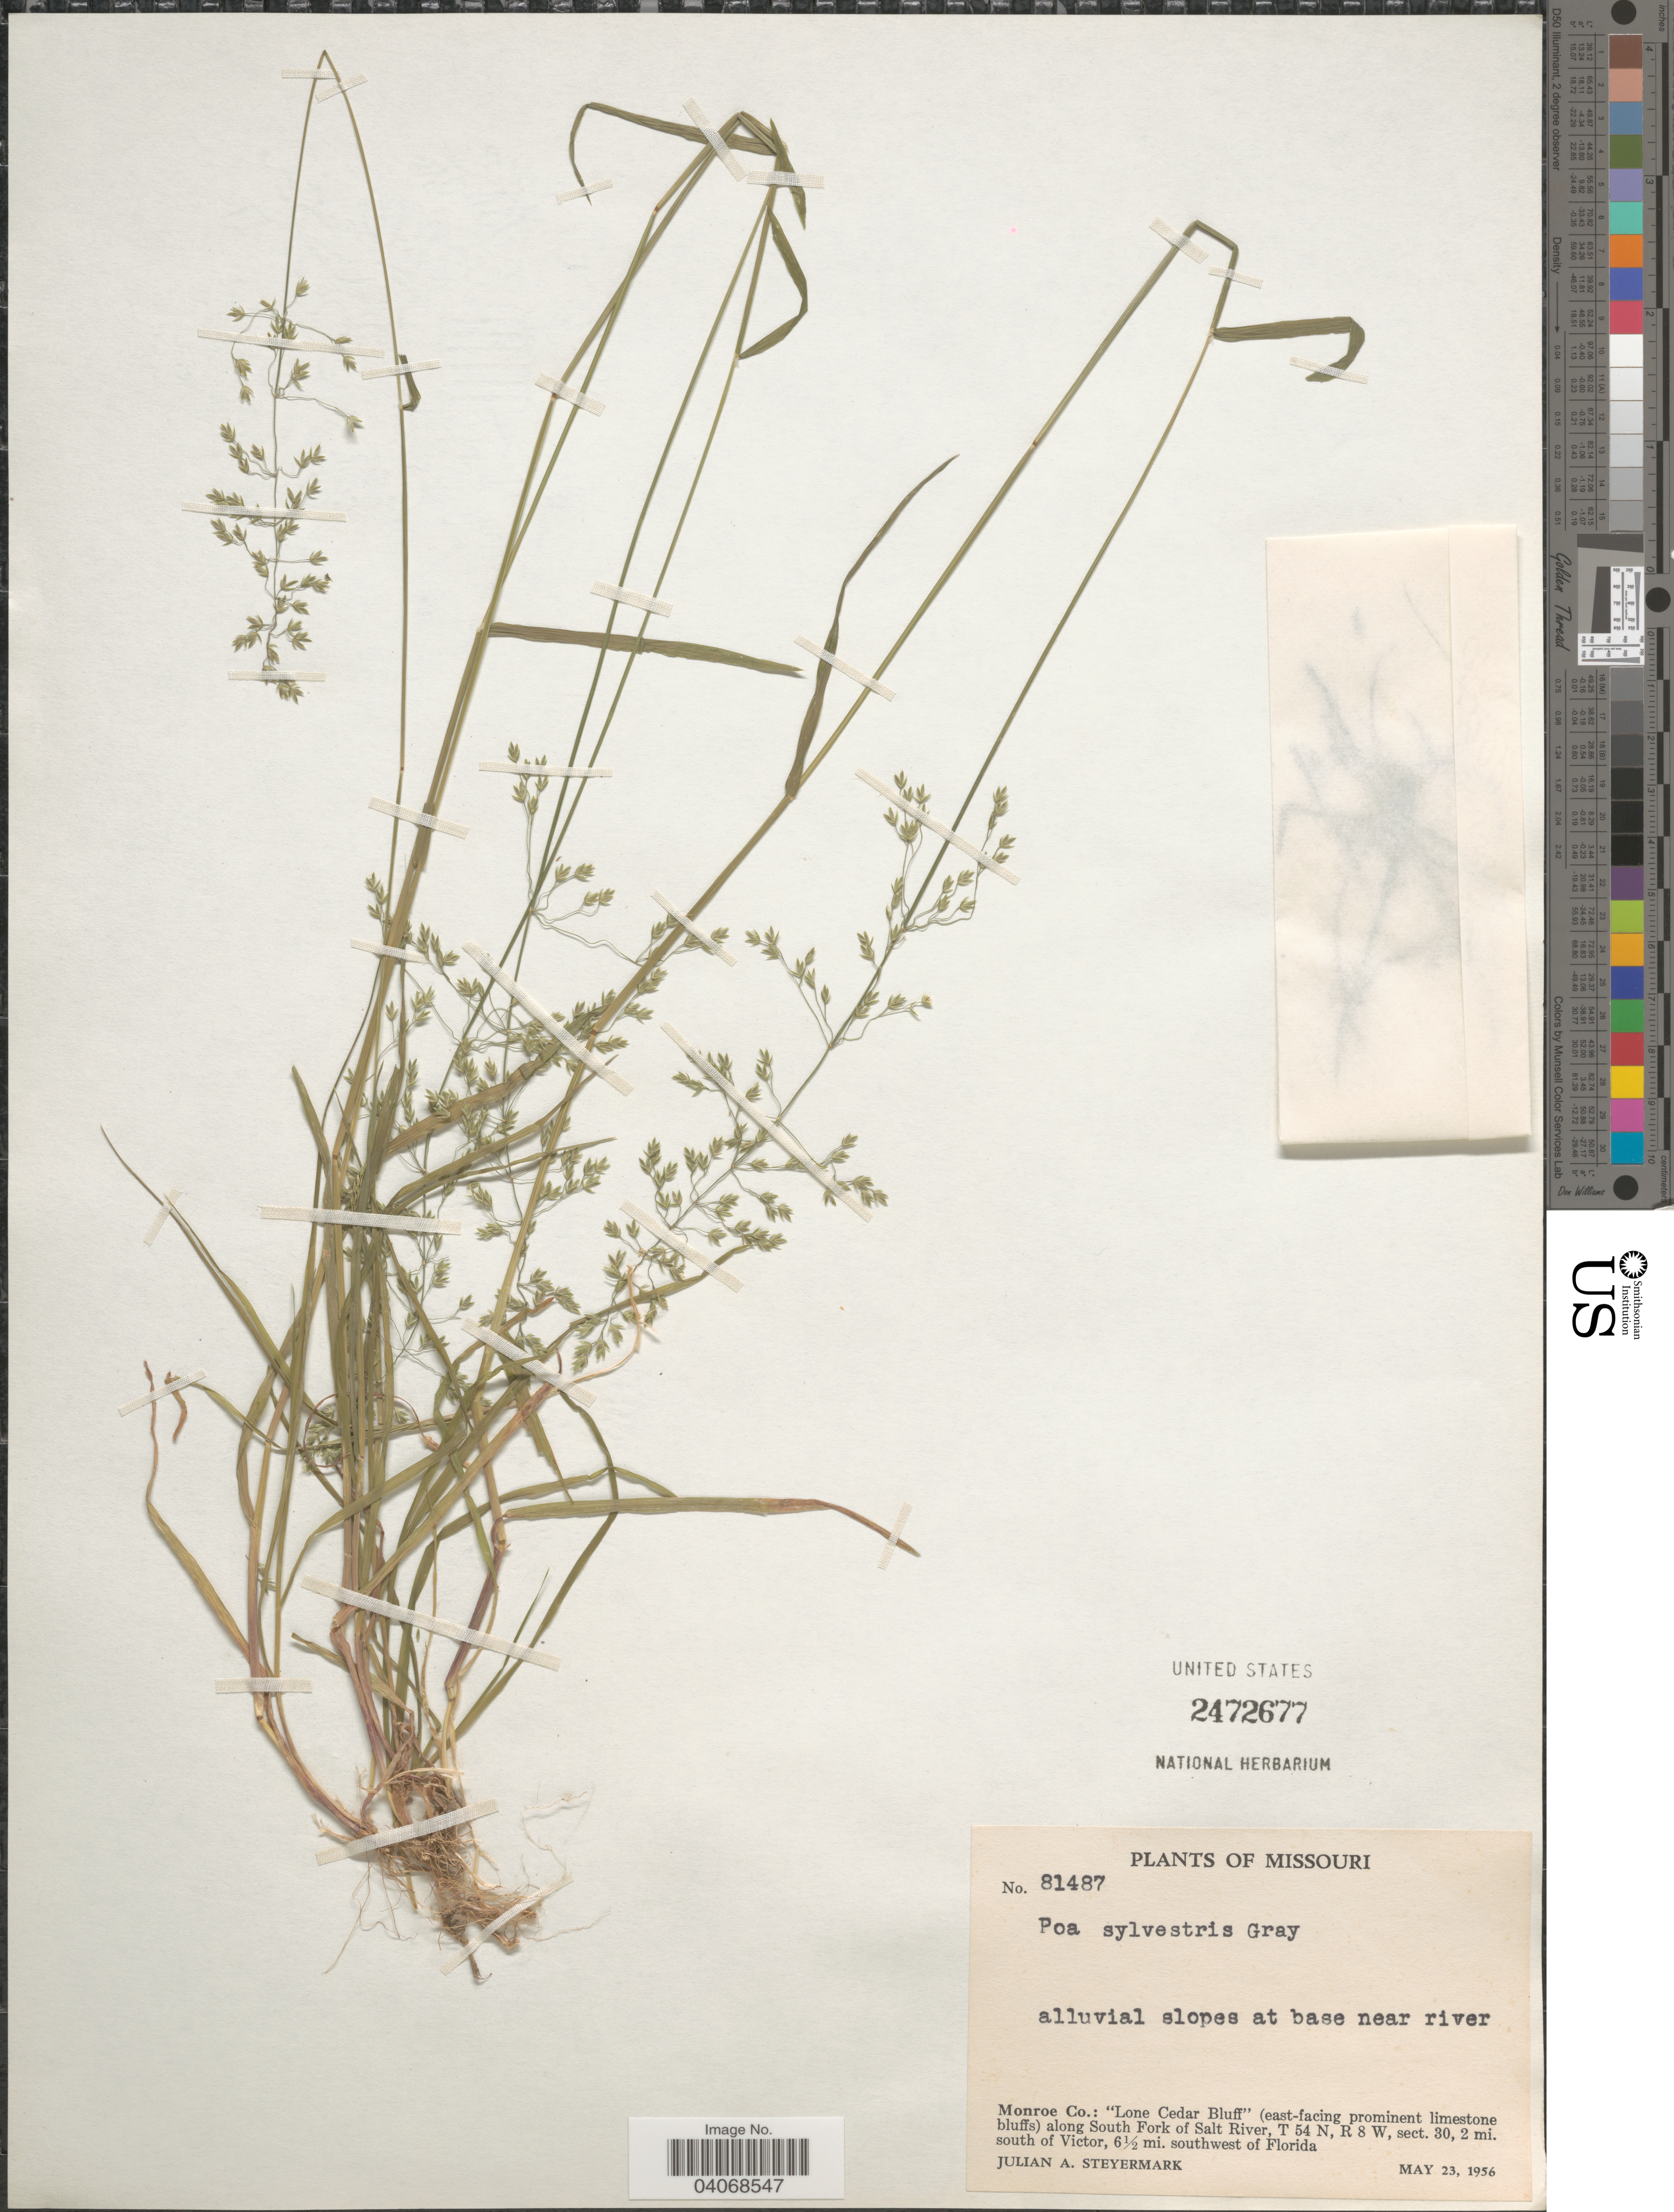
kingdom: Plantae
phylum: Tracheophyta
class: Liliopsida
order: Poales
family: Poaceae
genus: Poa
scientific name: Poa sylvestris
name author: A. Gray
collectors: J. Steyermark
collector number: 81487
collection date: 1956-05-23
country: United States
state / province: Missouri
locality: Alluvial slopes at base near river. Monroe Co.: "Lone Cedar Bluff" (east-facing prominent limestone bluffs) along South Fork of Salt River, T 54 N, R 8 W, sect. 30, 2 mi. south of Victor, 6½ mi. southwest of Florida.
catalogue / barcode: US 2472677